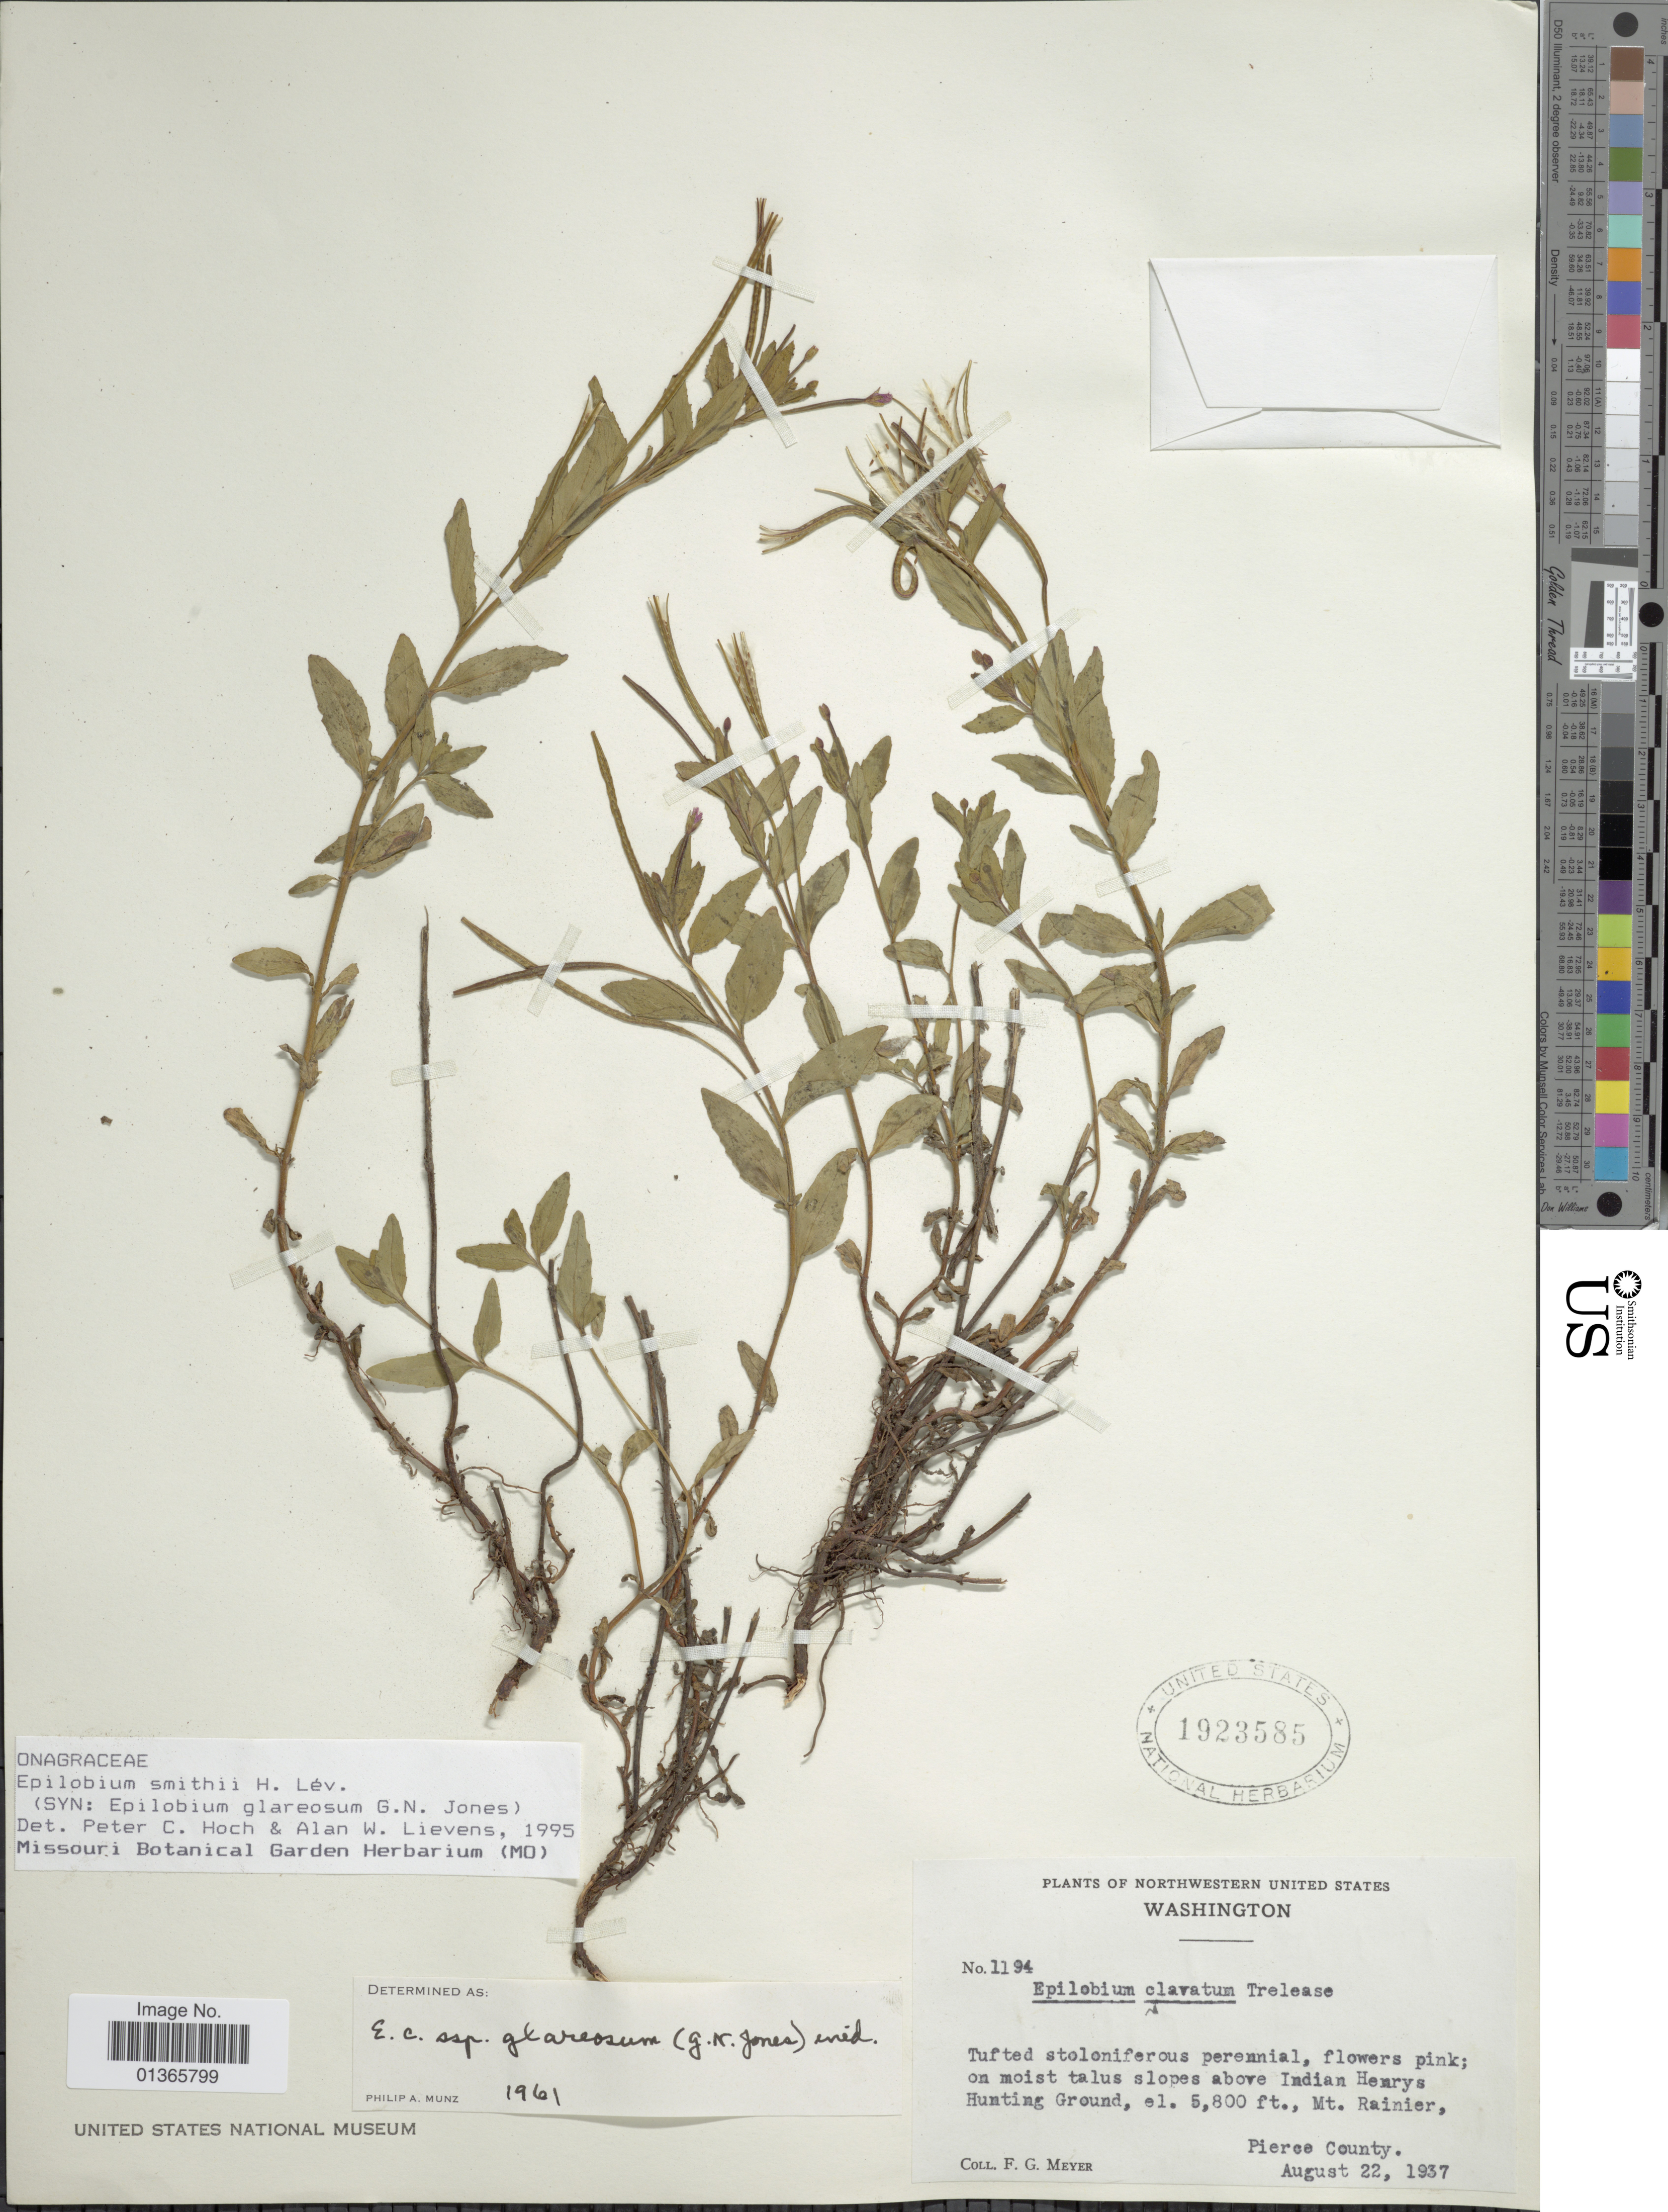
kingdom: Plantae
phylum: Tracheophyta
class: Magnoliopsida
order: Myrtales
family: Onagraceae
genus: Epilobium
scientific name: Epilobium smithii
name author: H. Lév.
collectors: F. G. Meyer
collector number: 1194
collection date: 1937-08-22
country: United States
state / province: Washington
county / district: Pierce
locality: On moist talus slopes above Indian Henrys Hunting Ground, Mt. Rainier, Pierce County.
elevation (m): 1768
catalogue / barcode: US 1923585